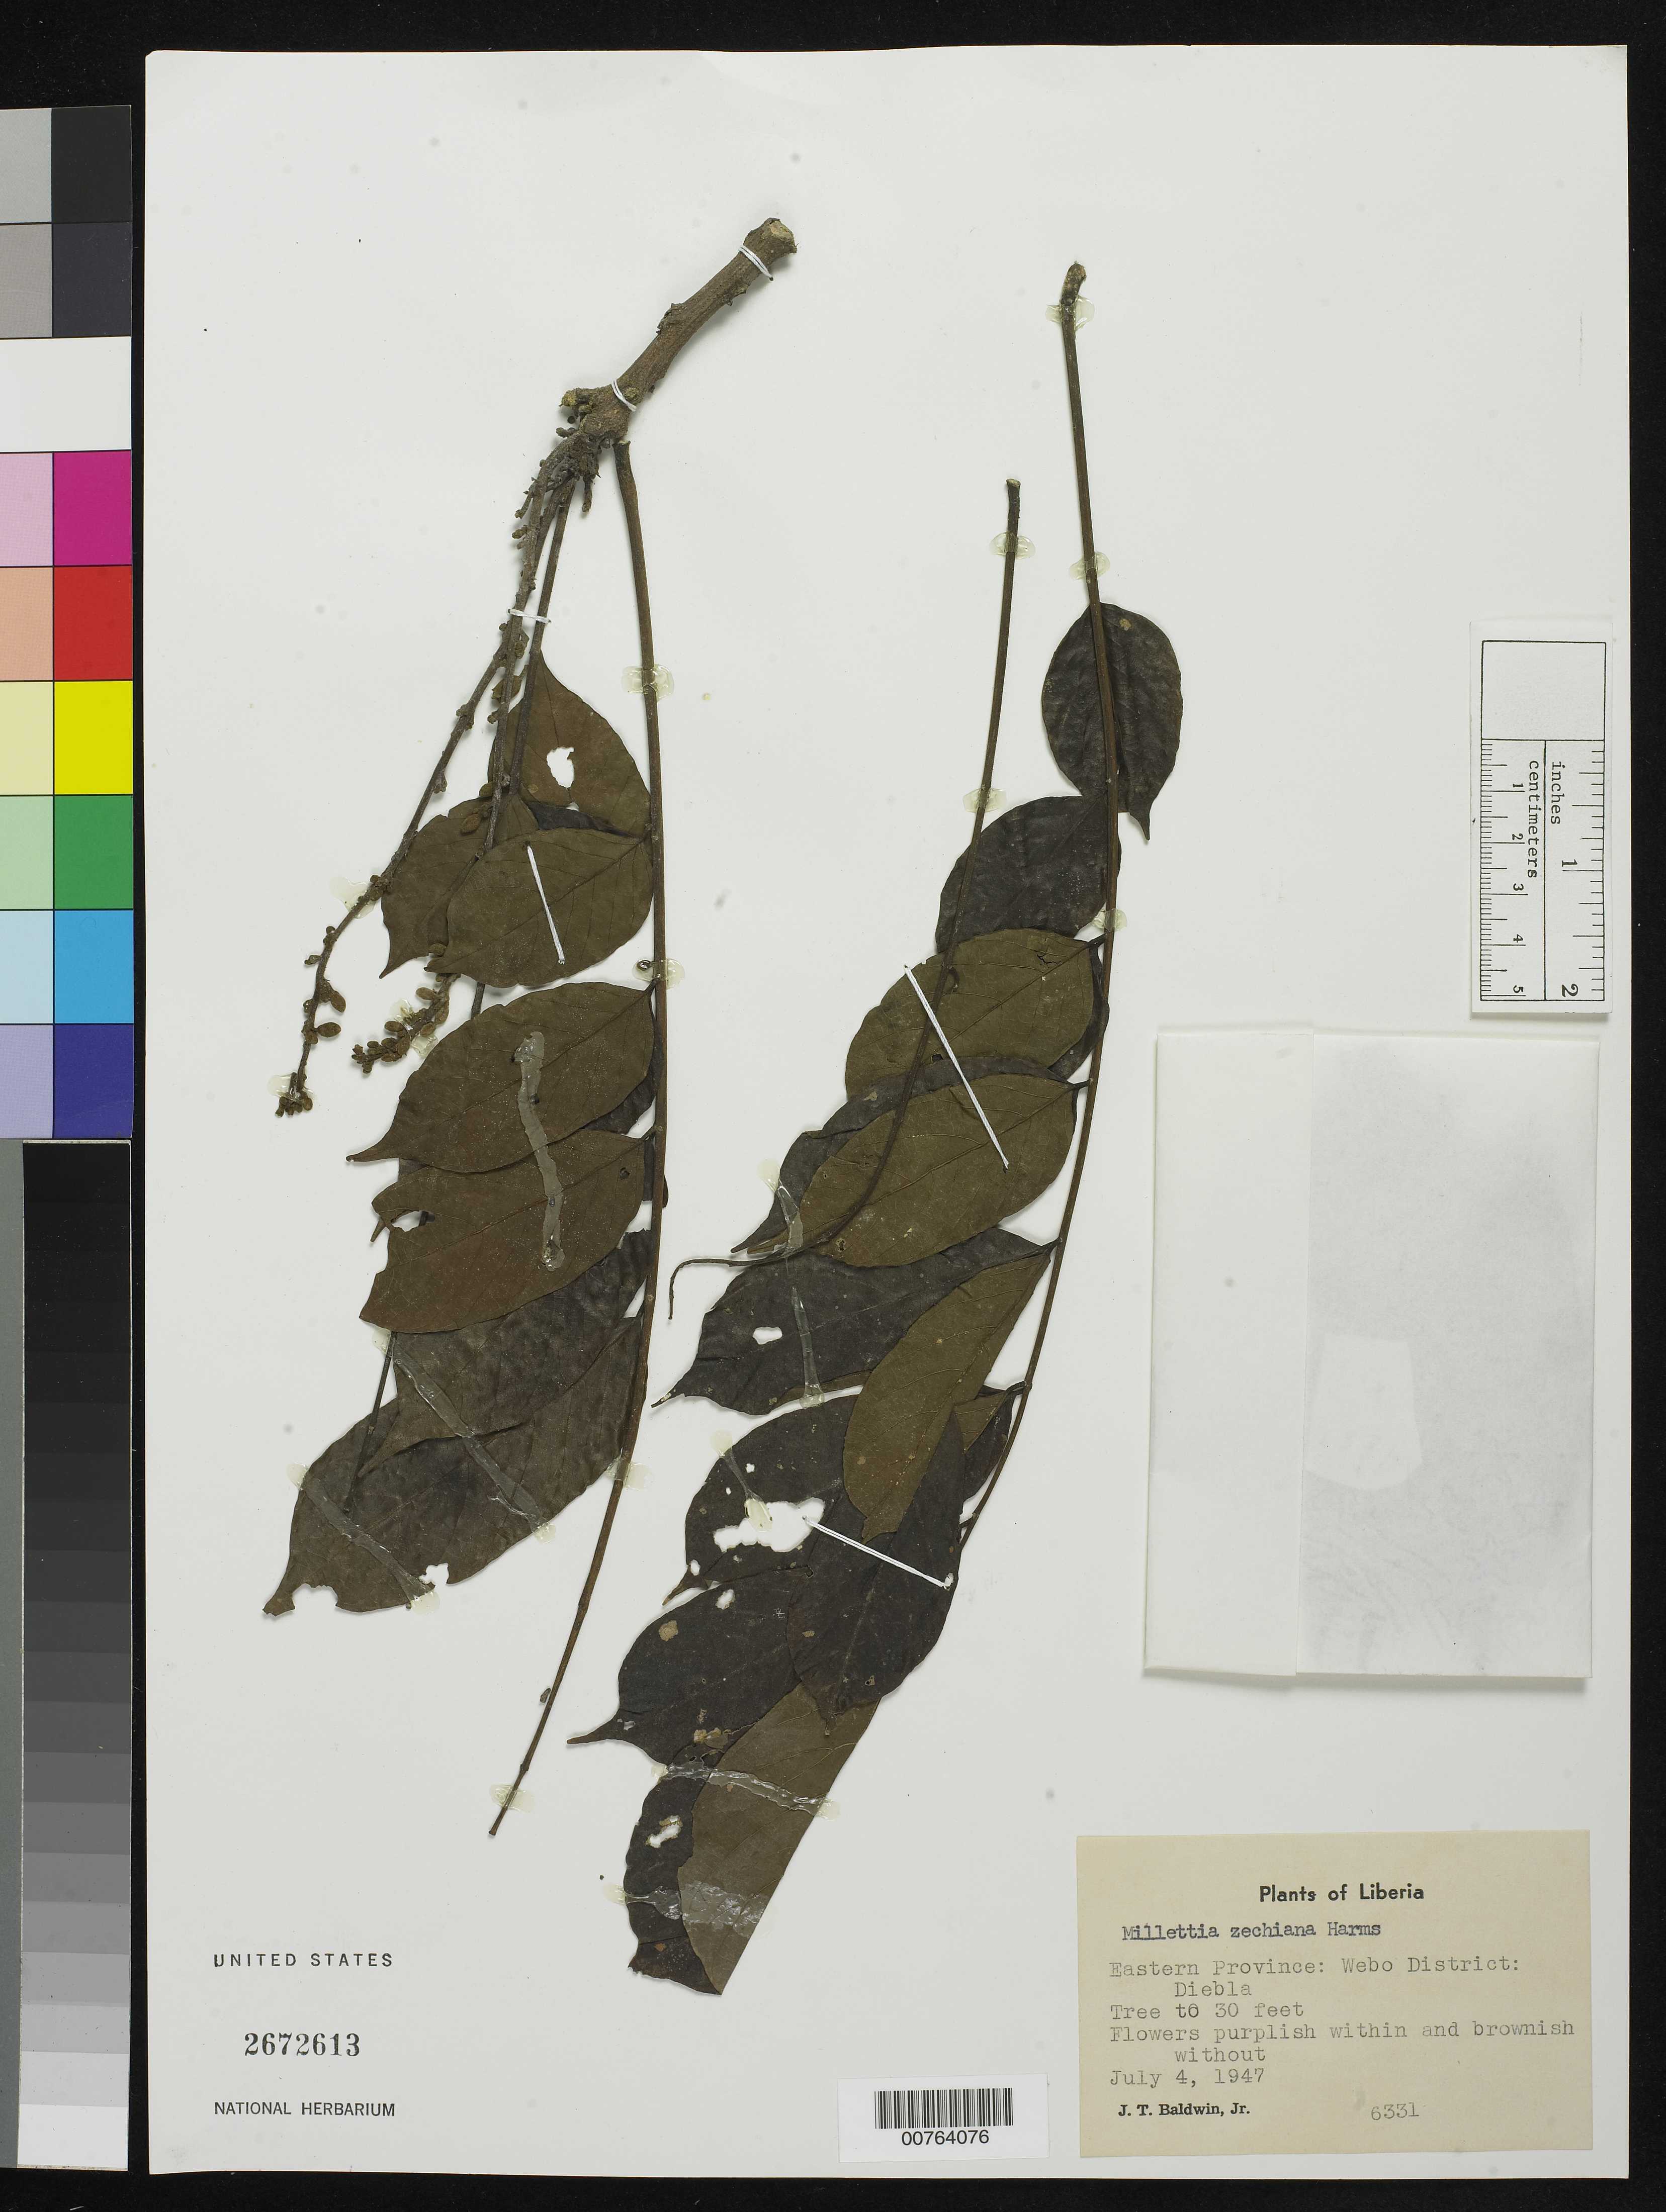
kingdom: Plantae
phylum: Tracheophyta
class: Magnoliopsida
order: Fabales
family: Fabaceae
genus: Millettia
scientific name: Millettia zechiana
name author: Harms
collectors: J. T. Baldwin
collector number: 6331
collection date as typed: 4 Jul 1947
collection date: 1947-07-04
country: Liberia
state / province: River Gee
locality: Eastern Province: Webo District, Diebla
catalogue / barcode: US 2672613